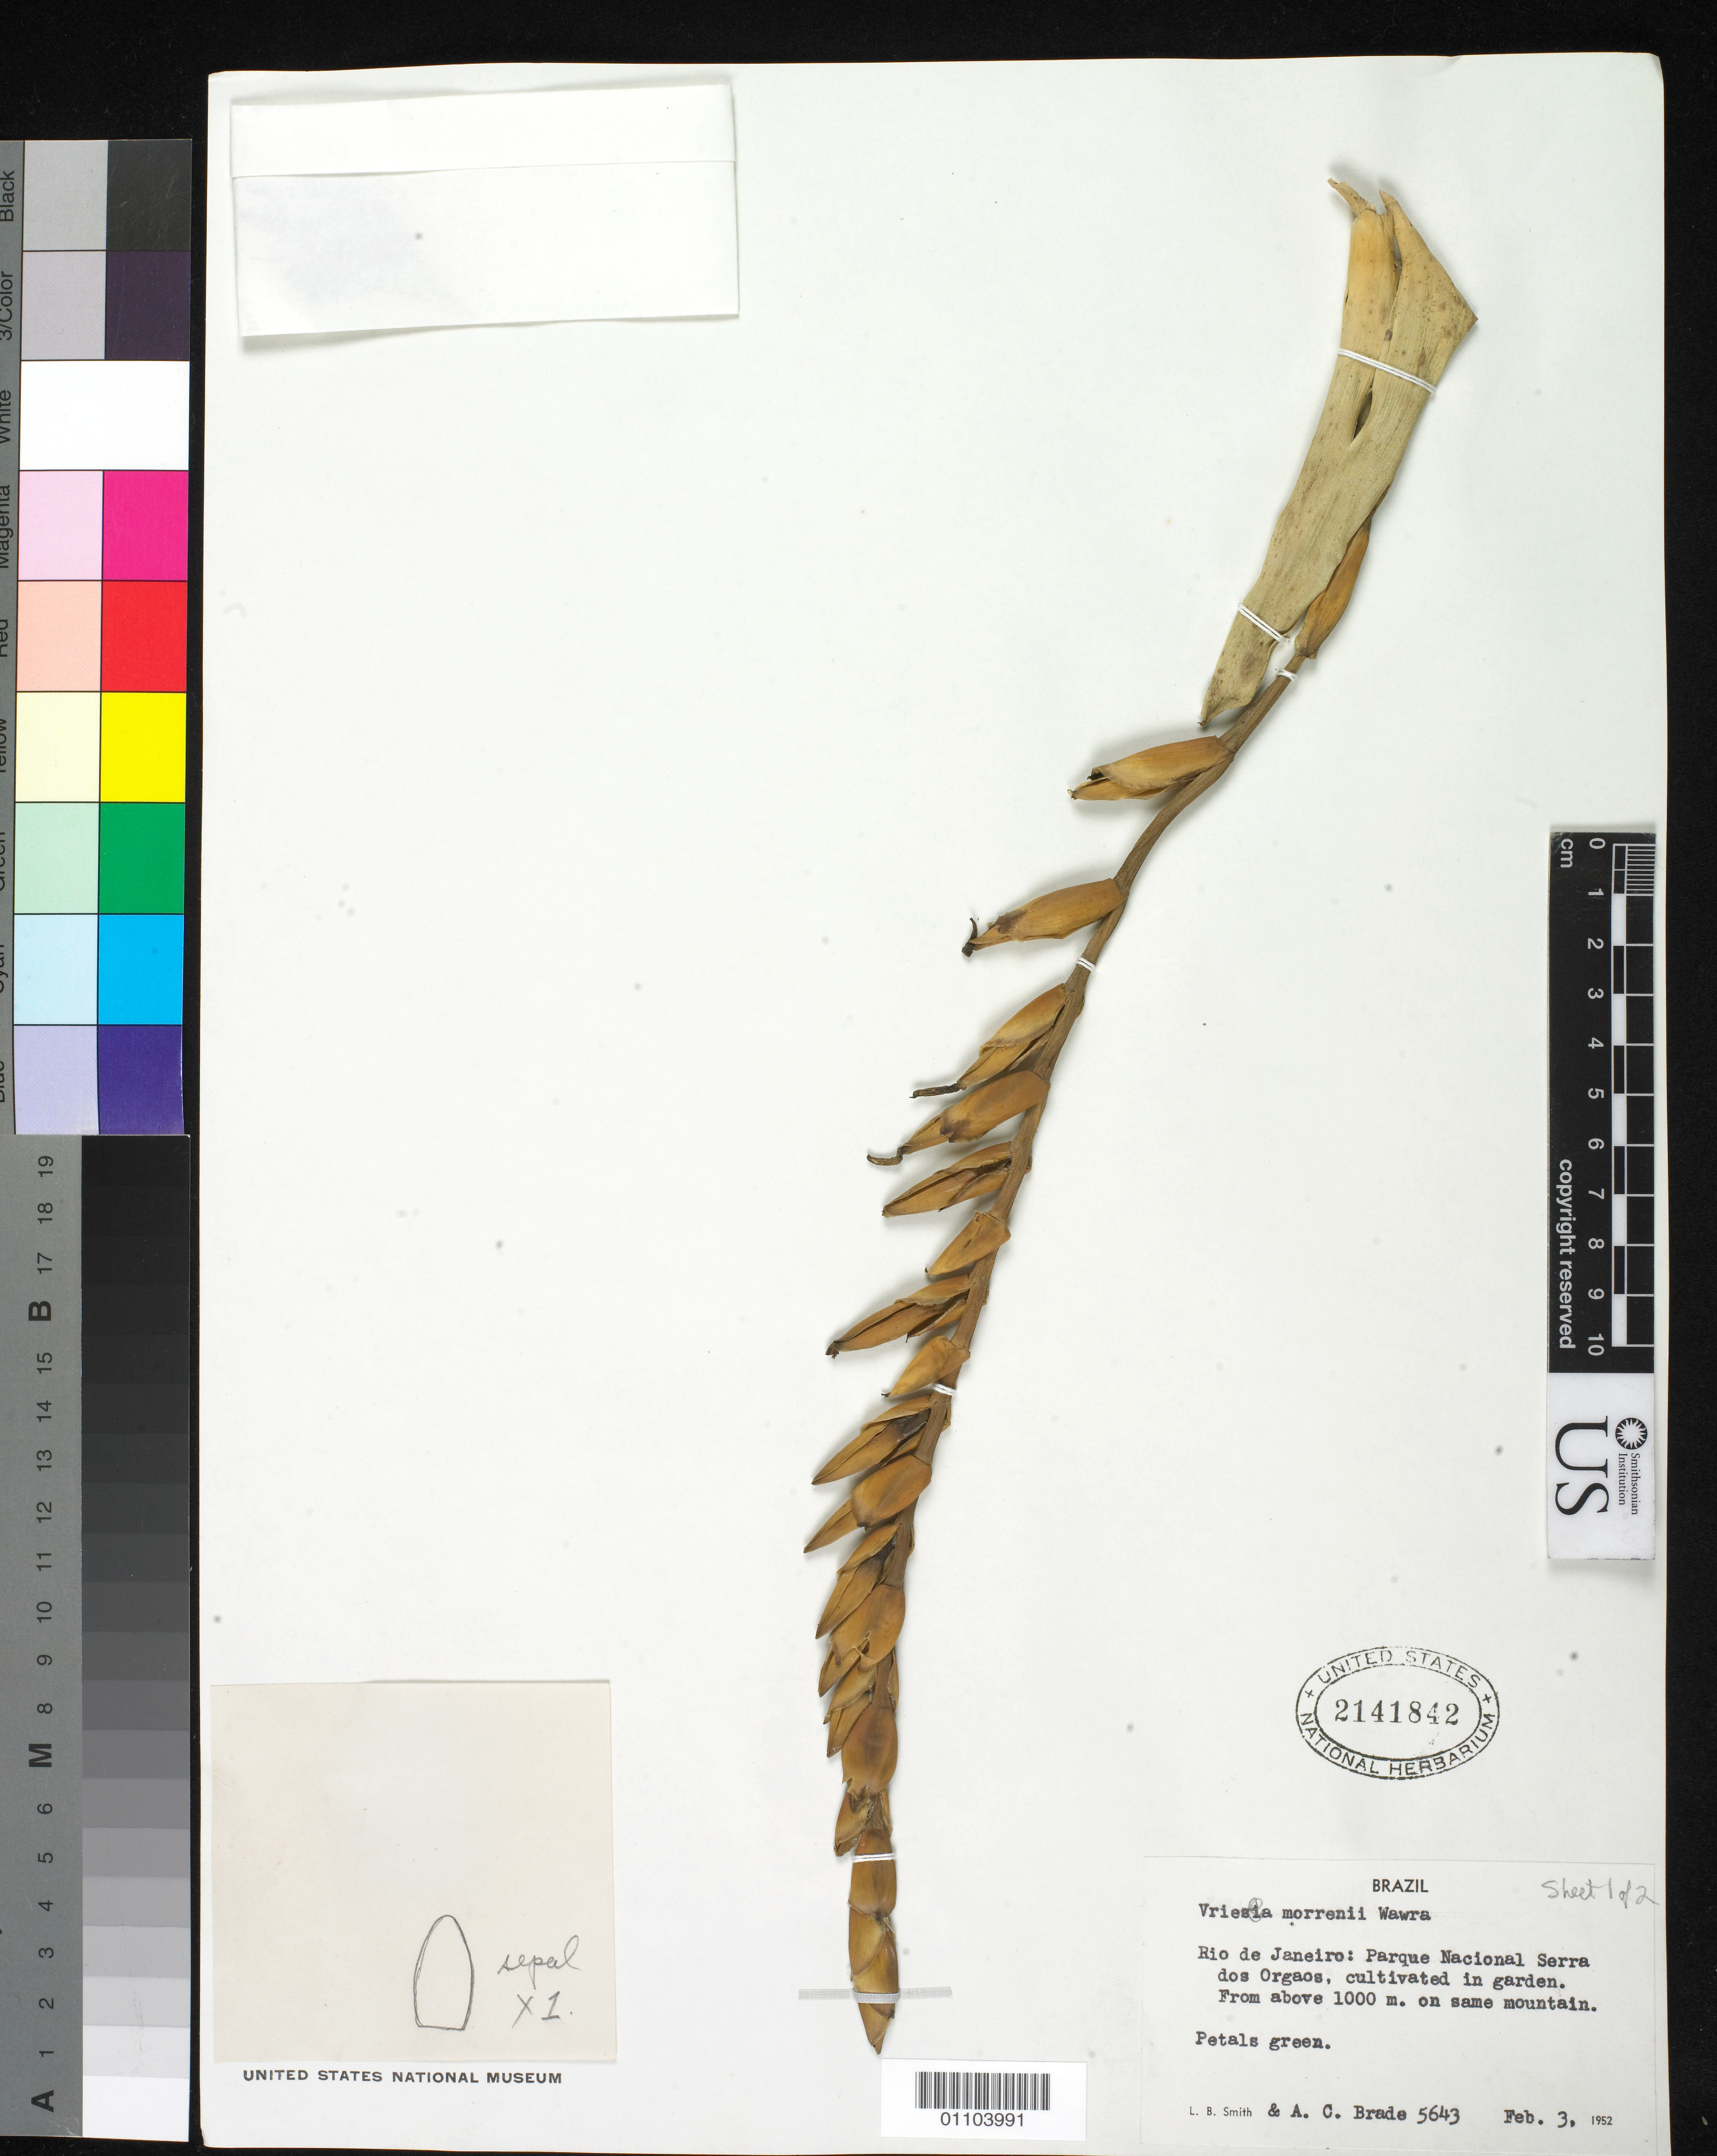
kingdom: Plantae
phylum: Tracheophyta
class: Liliopsida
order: Poales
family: Bromeliaceae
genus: Vriesea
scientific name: Vriesea morrenii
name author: Wawra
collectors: L. Smith & A. C. Brade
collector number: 5643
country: Brazil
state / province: Rio de Janeiro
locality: Parque Nacional Serra dos Orgaos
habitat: cultivated garden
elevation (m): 1000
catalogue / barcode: US 21217842